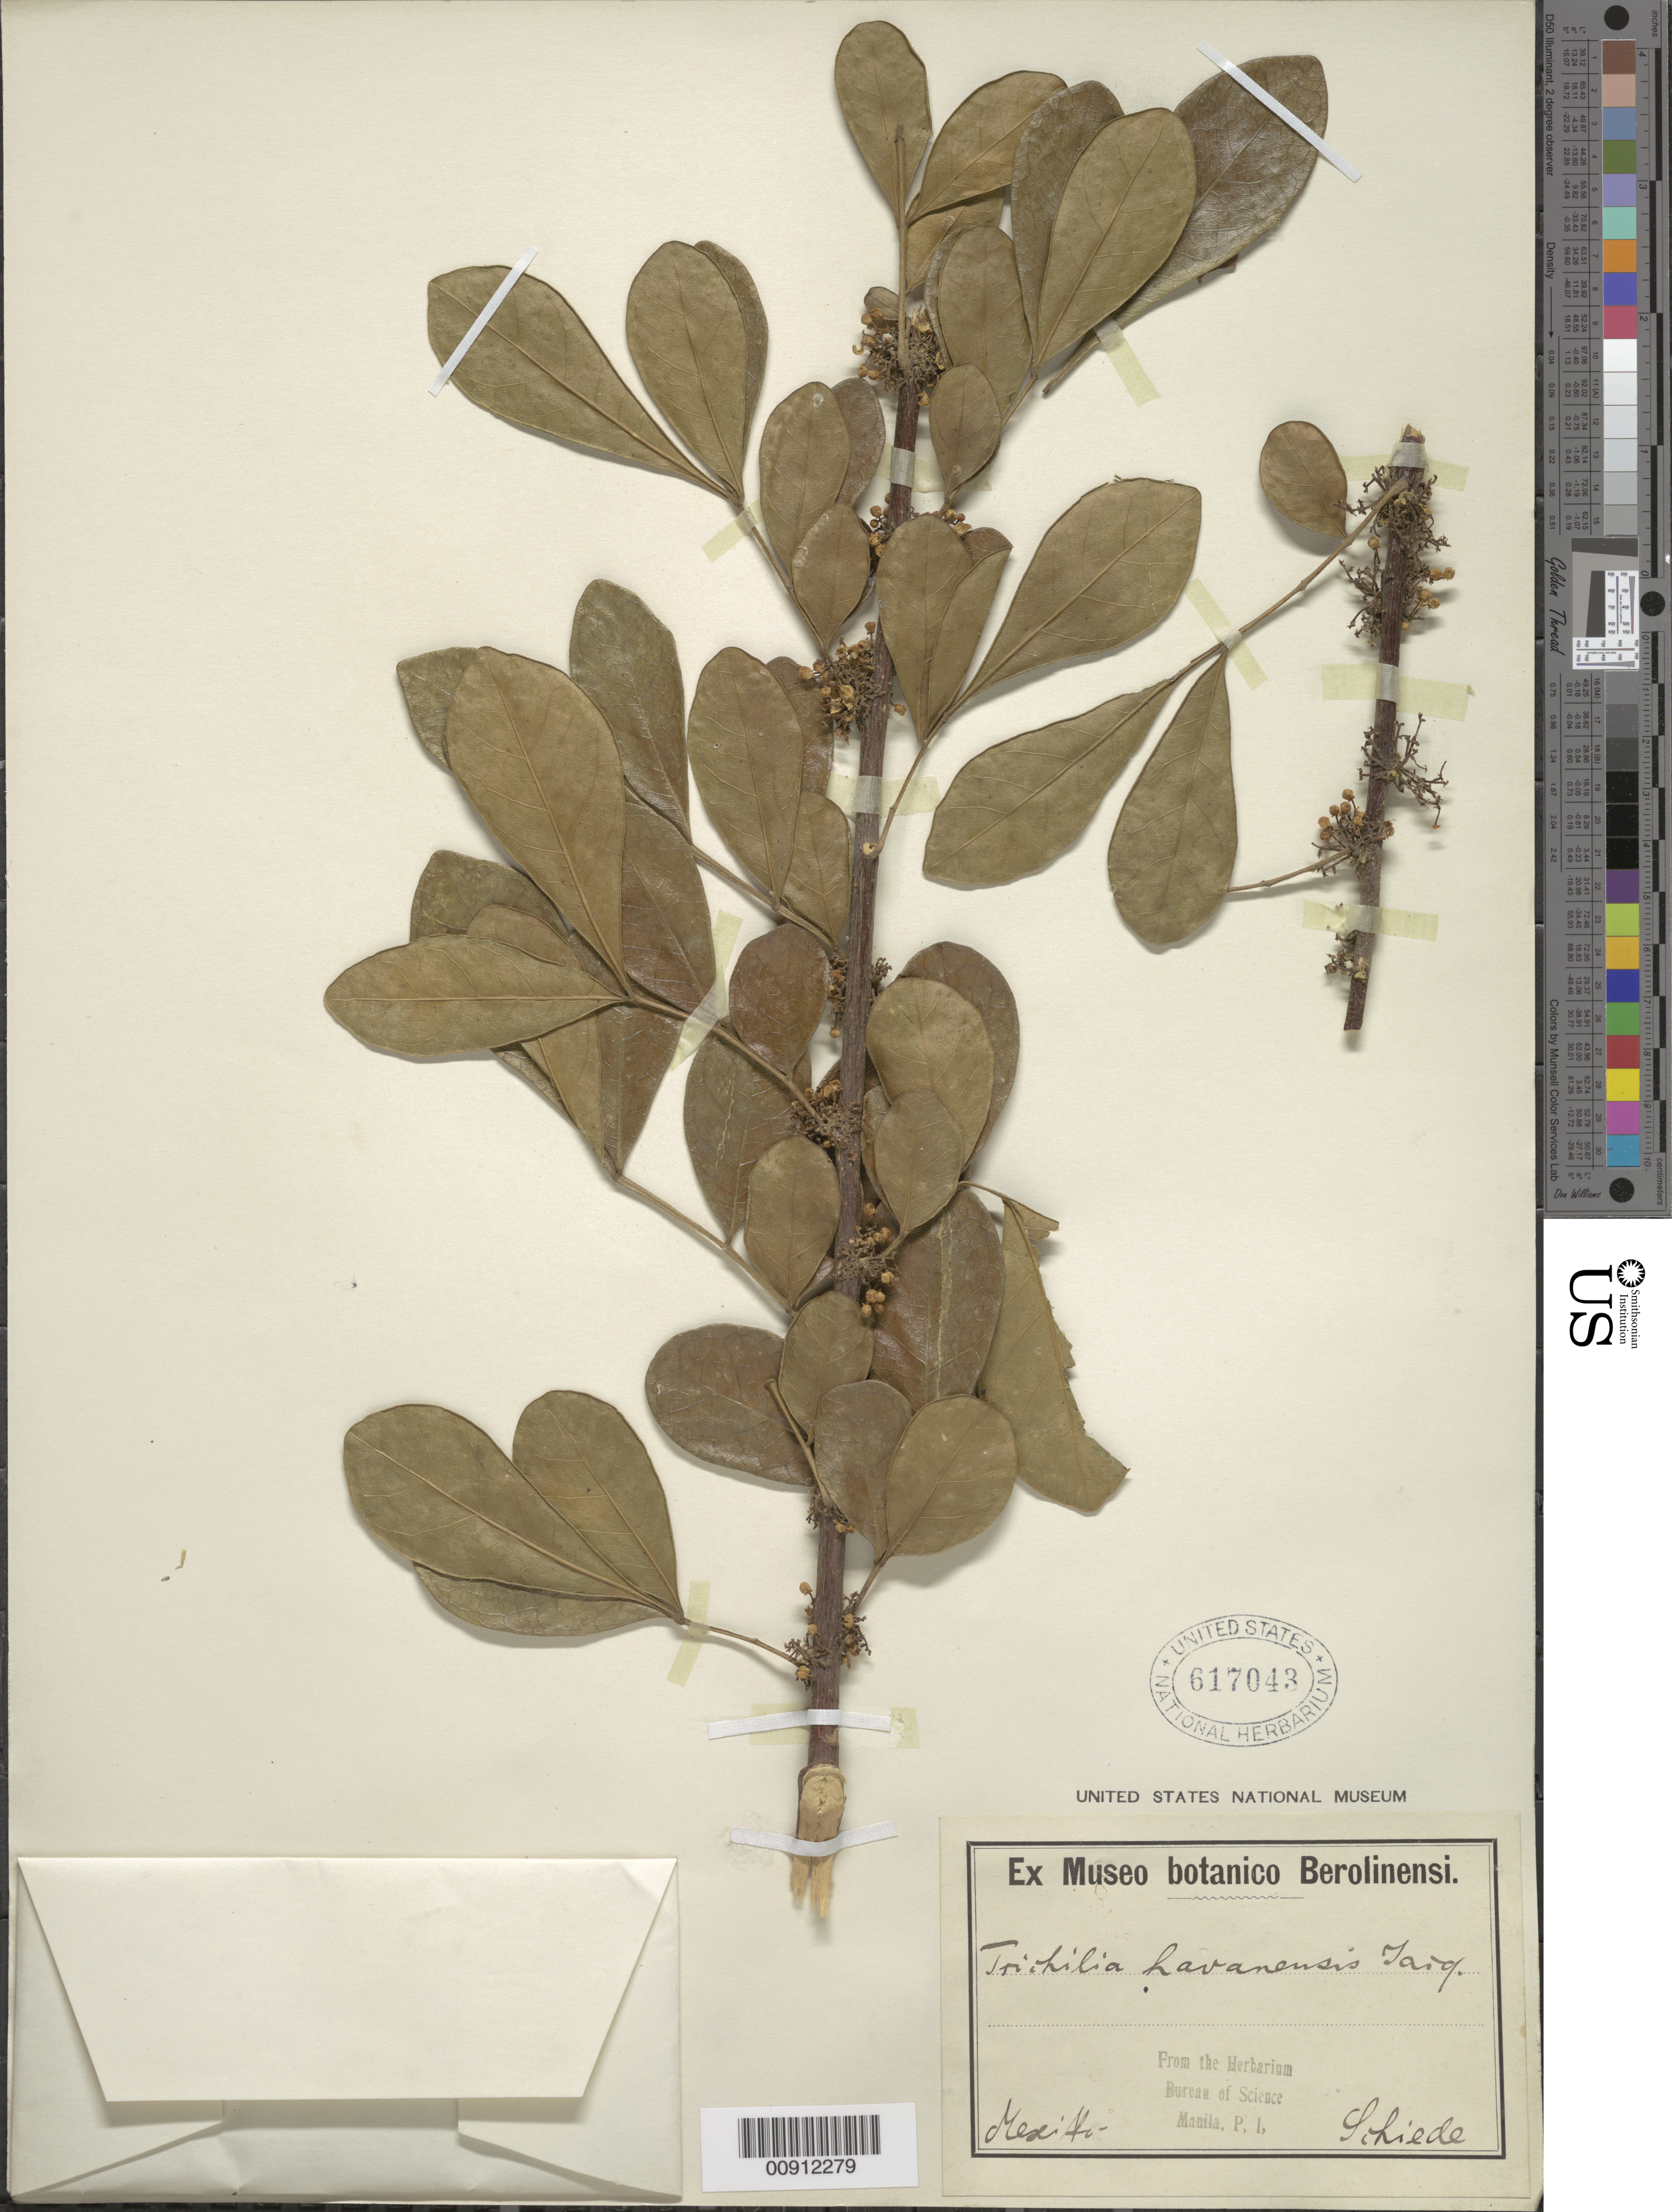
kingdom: Plantae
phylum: Tracheophyta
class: Magnoliopsida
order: Sapindales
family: Meliaceae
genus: Trichilia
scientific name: Trichilia havanensis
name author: Jacq.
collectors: Schiede, --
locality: Mexico.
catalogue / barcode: US 617043